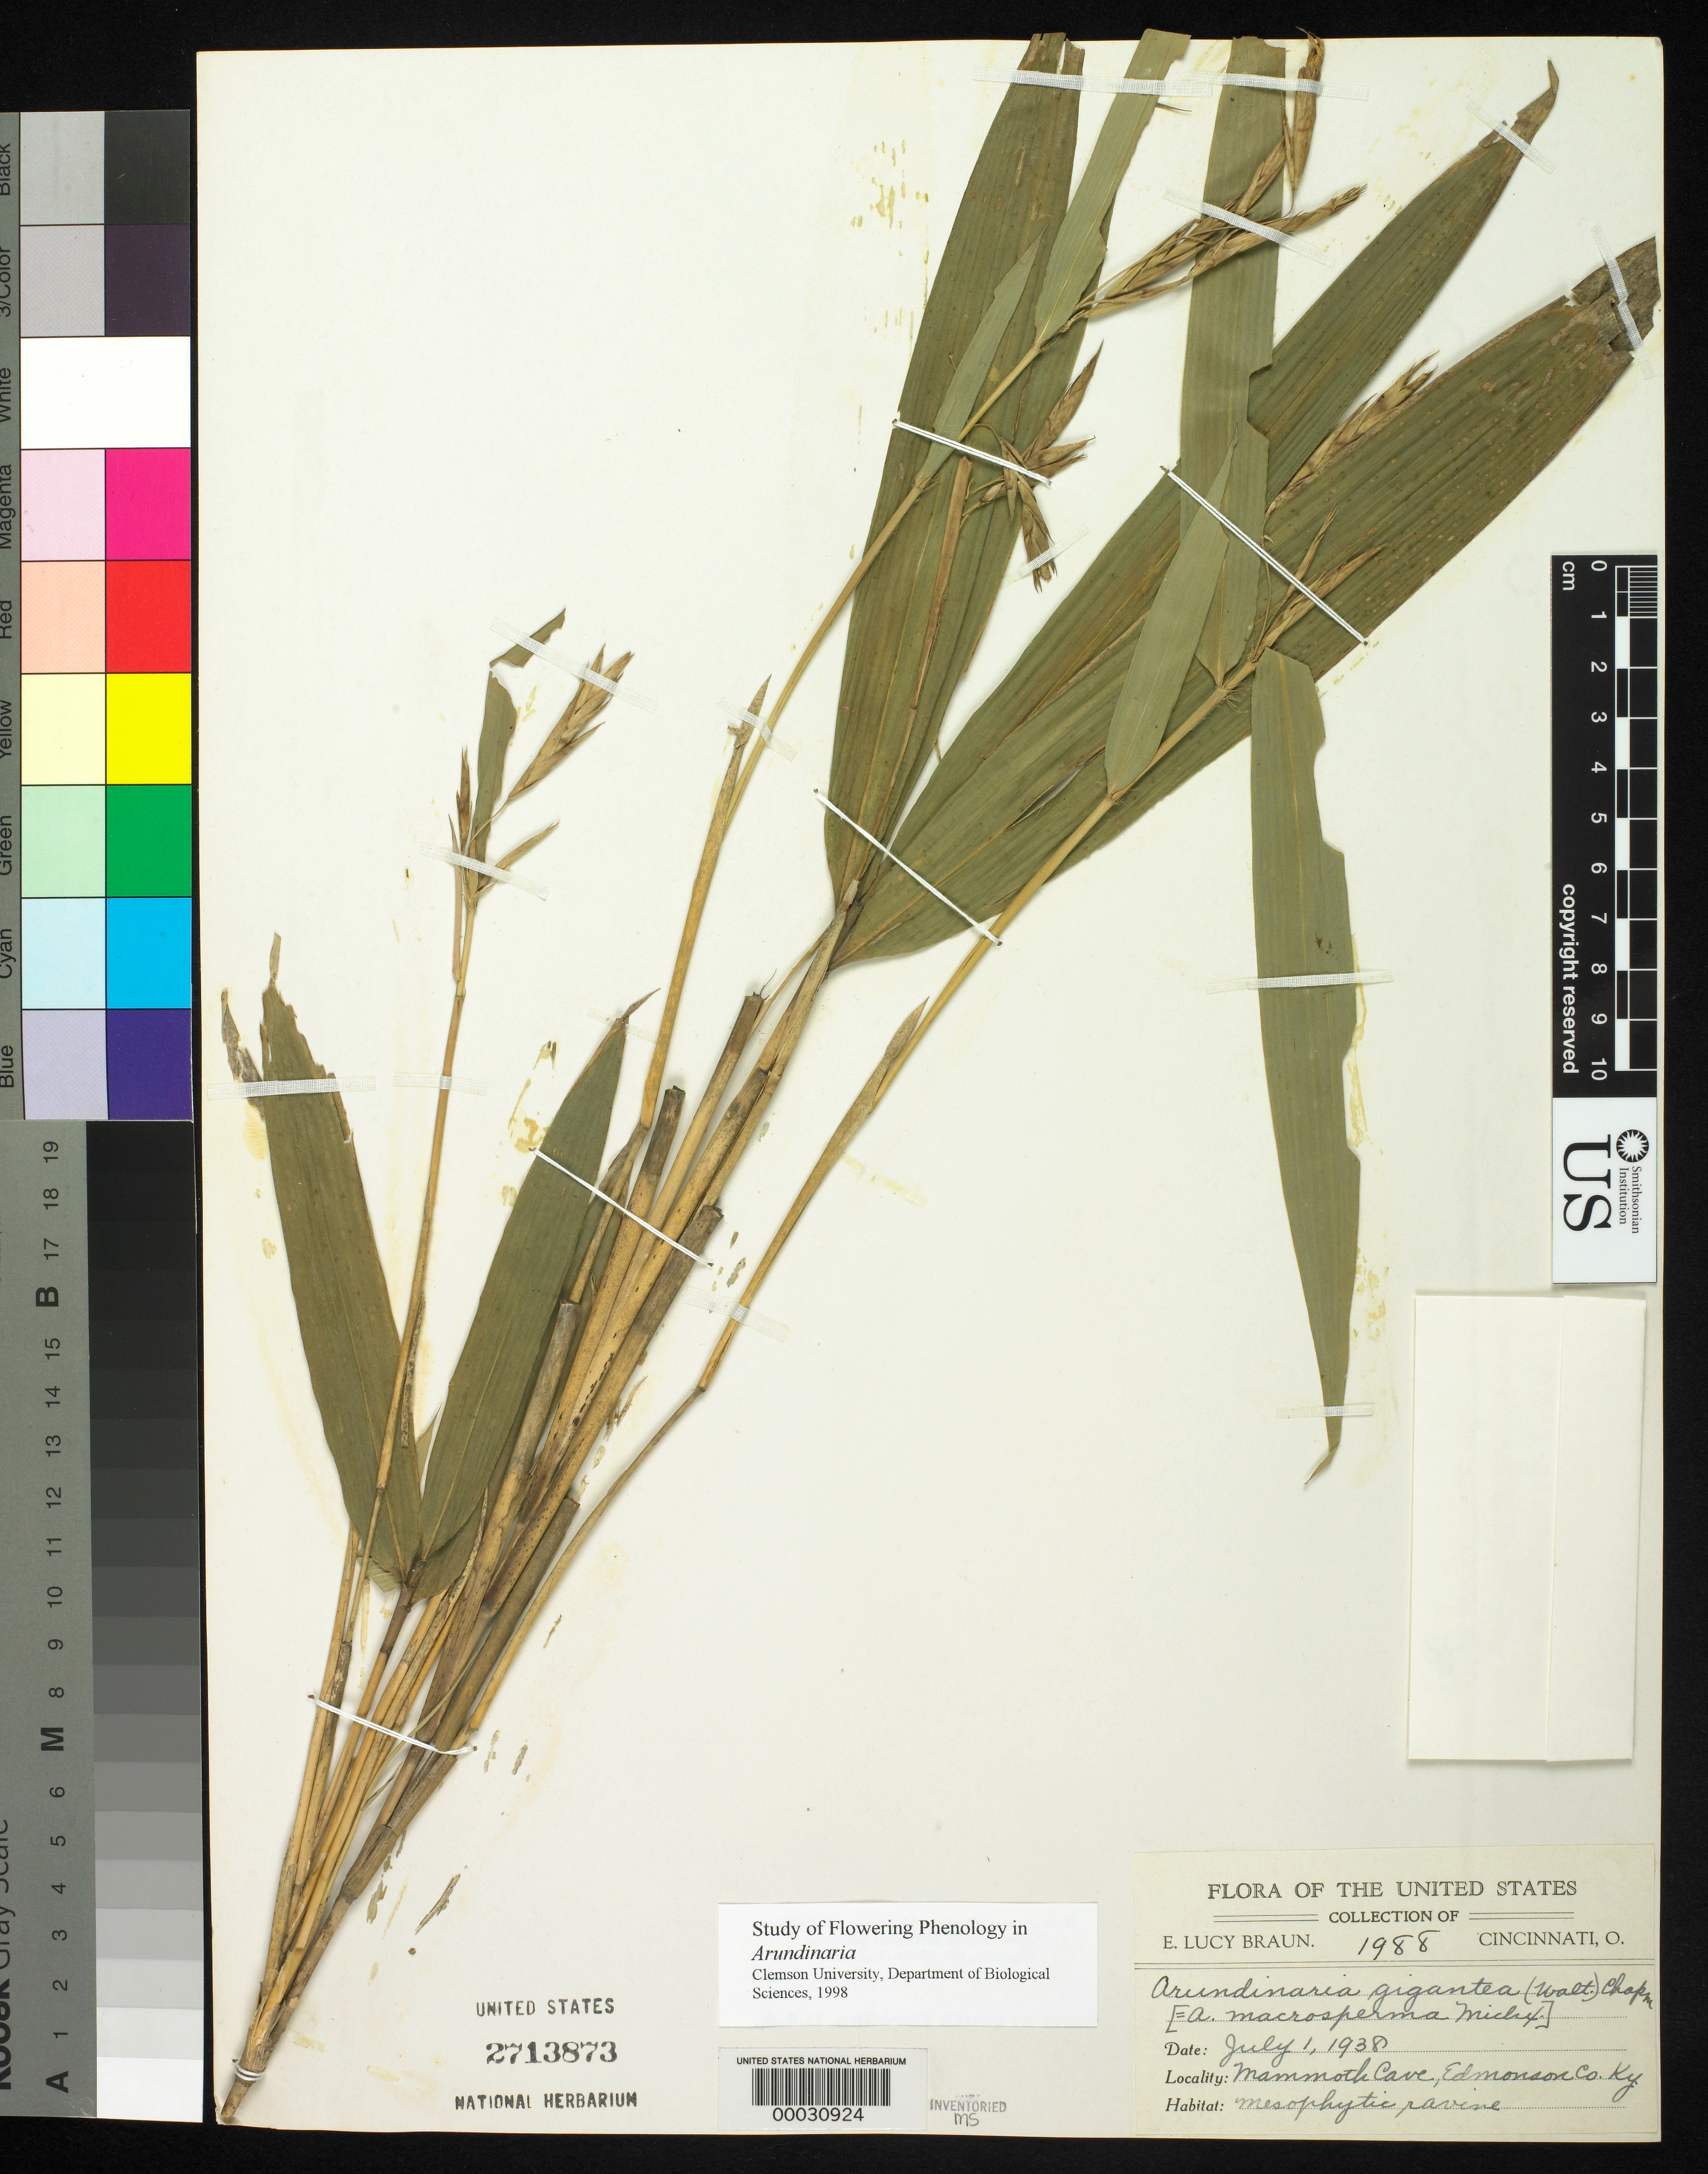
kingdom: Plantae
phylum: Tracheophyta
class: Liliopsida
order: Poales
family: Poaceae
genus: Arundinaria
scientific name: Arundinaria gigantea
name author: (Walter) Muhl.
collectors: E. L. Braun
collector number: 1988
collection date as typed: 01 Jul 1938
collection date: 1938-07-01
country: United States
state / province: Kentucky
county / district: Edmonson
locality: Mammoth cave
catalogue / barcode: US 2713873